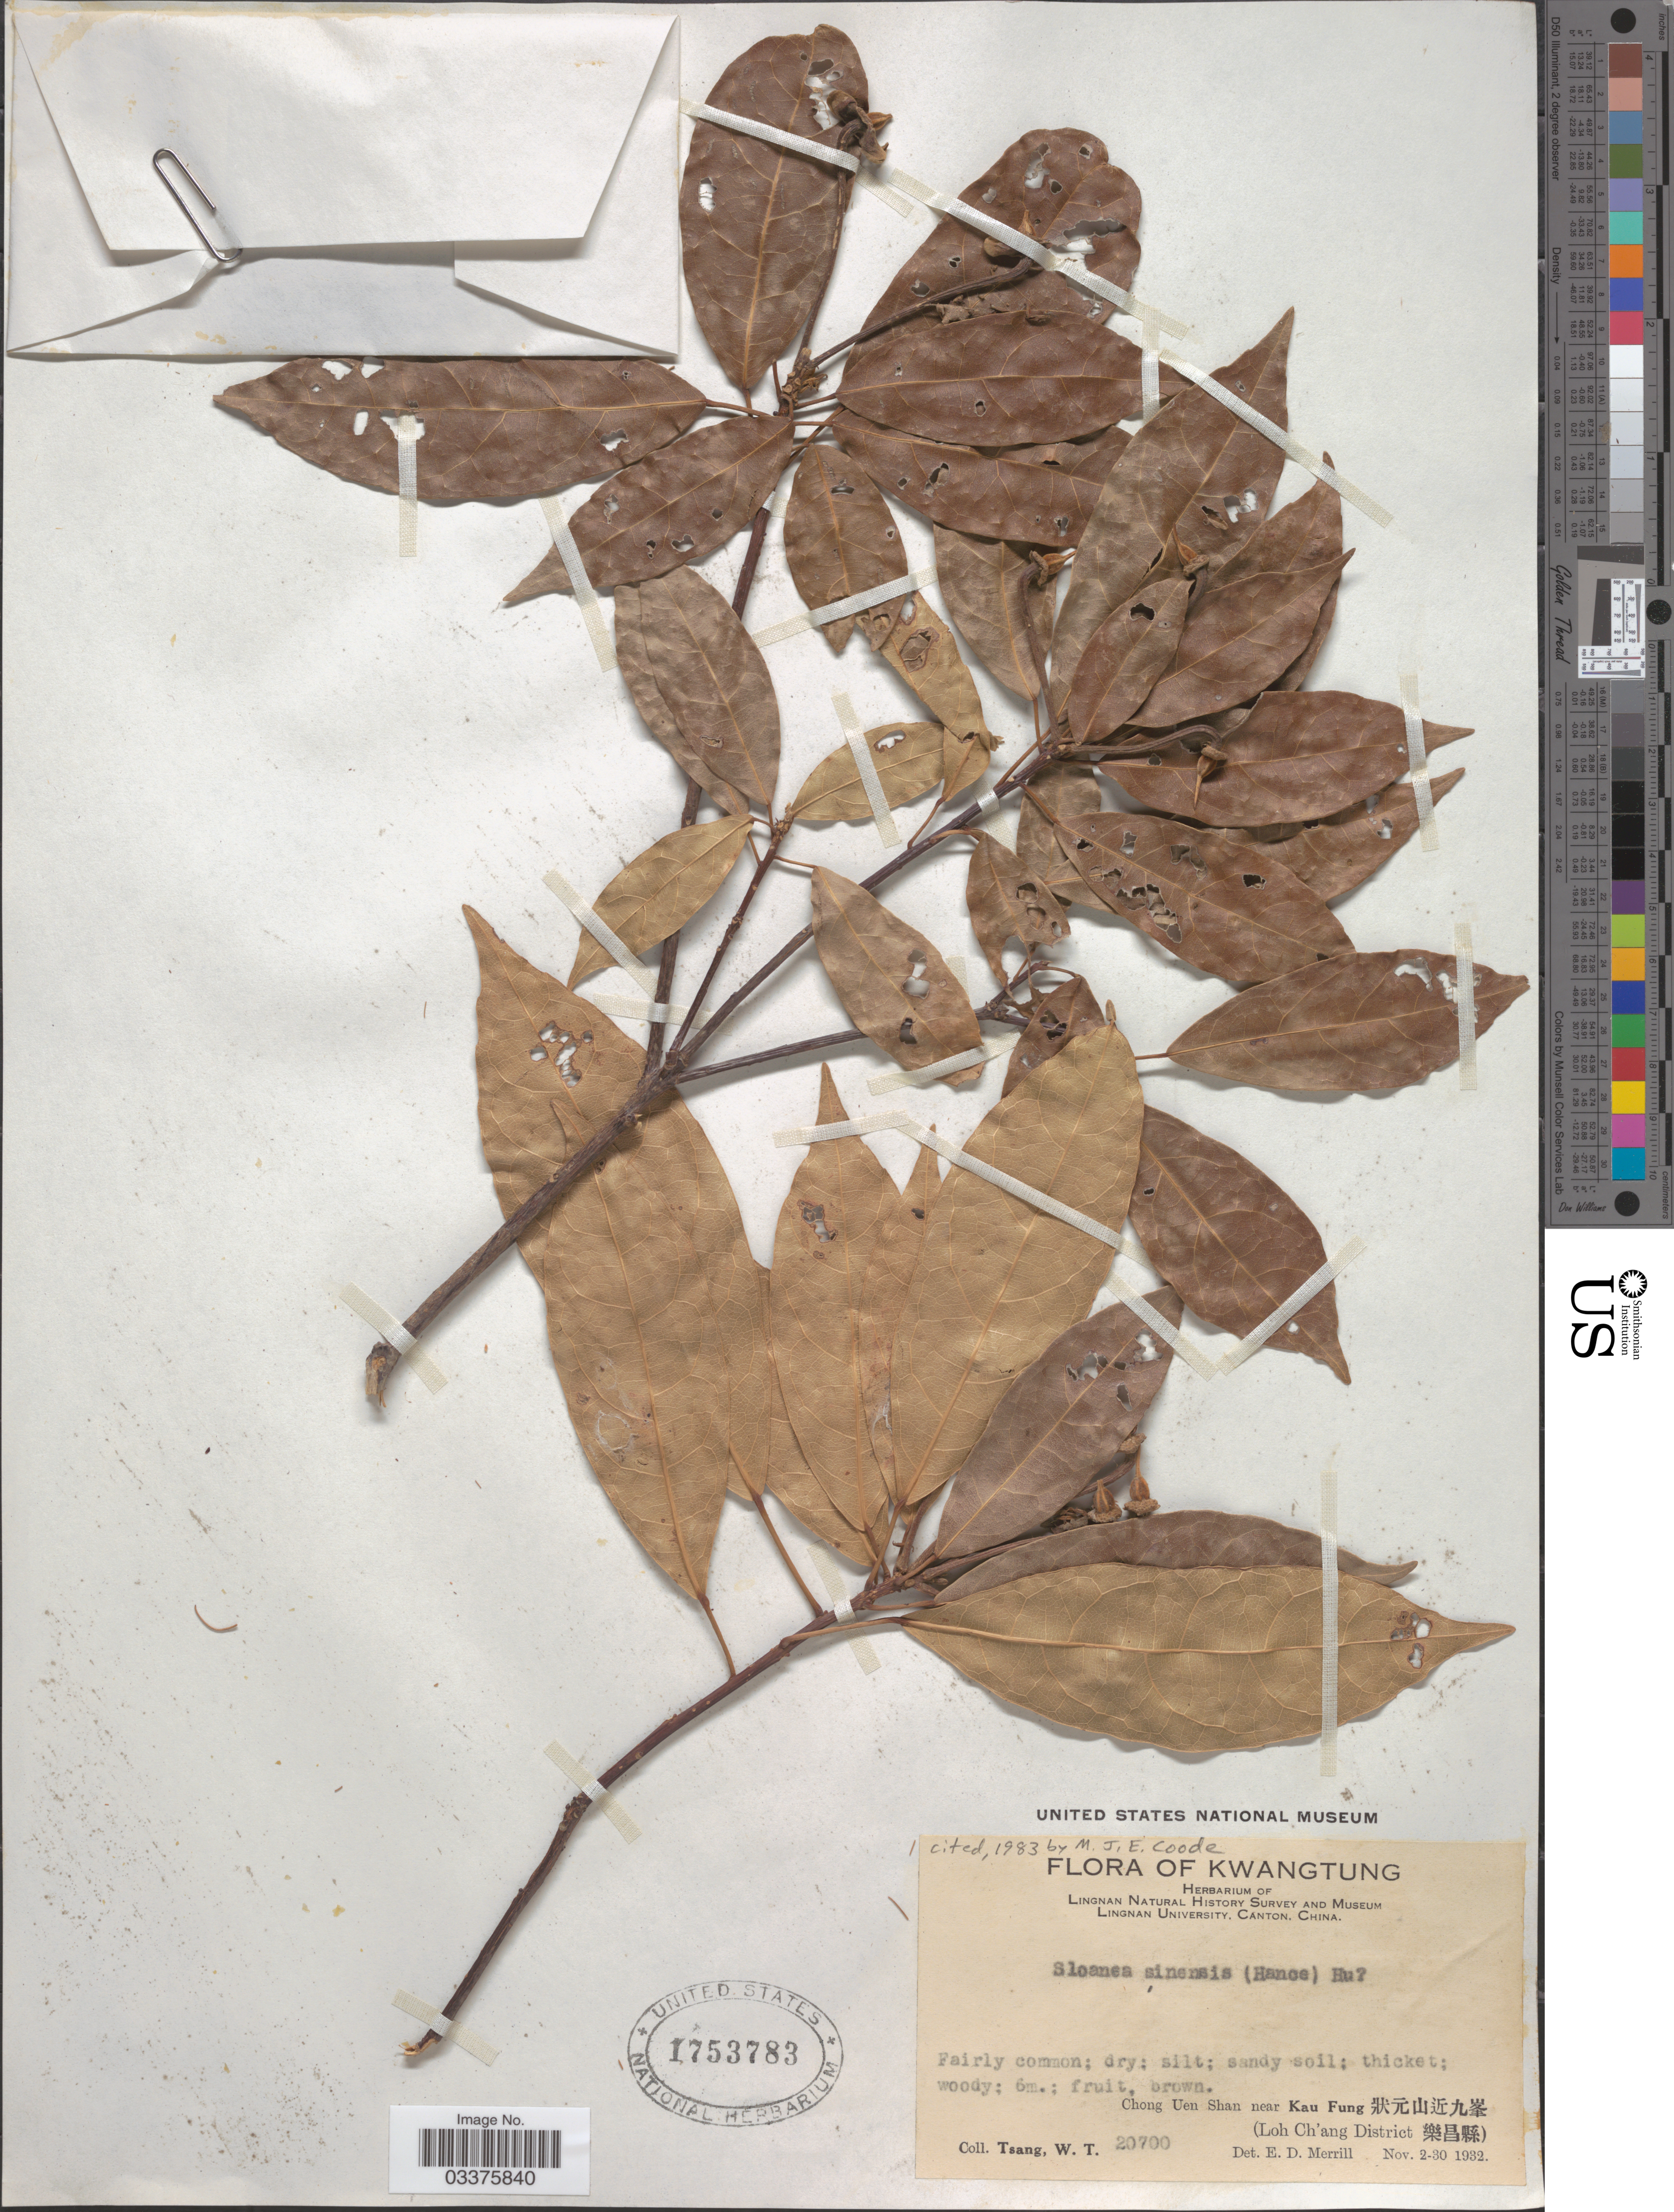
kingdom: Plantae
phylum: Tracheophyta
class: Magnoliopsida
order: Oxalidales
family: Elaeocarpaceae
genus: Sloanea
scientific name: Sloanea sinensis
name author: (Hance) Hu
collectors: W. T. Tsang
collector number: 20700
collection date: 1932-11-02/1932-11-30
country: China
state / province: Guangdong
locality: Kwatung.Chong Uen Shan near Kau Fung (Loh Ch'ang District).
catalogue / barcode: US 1753783